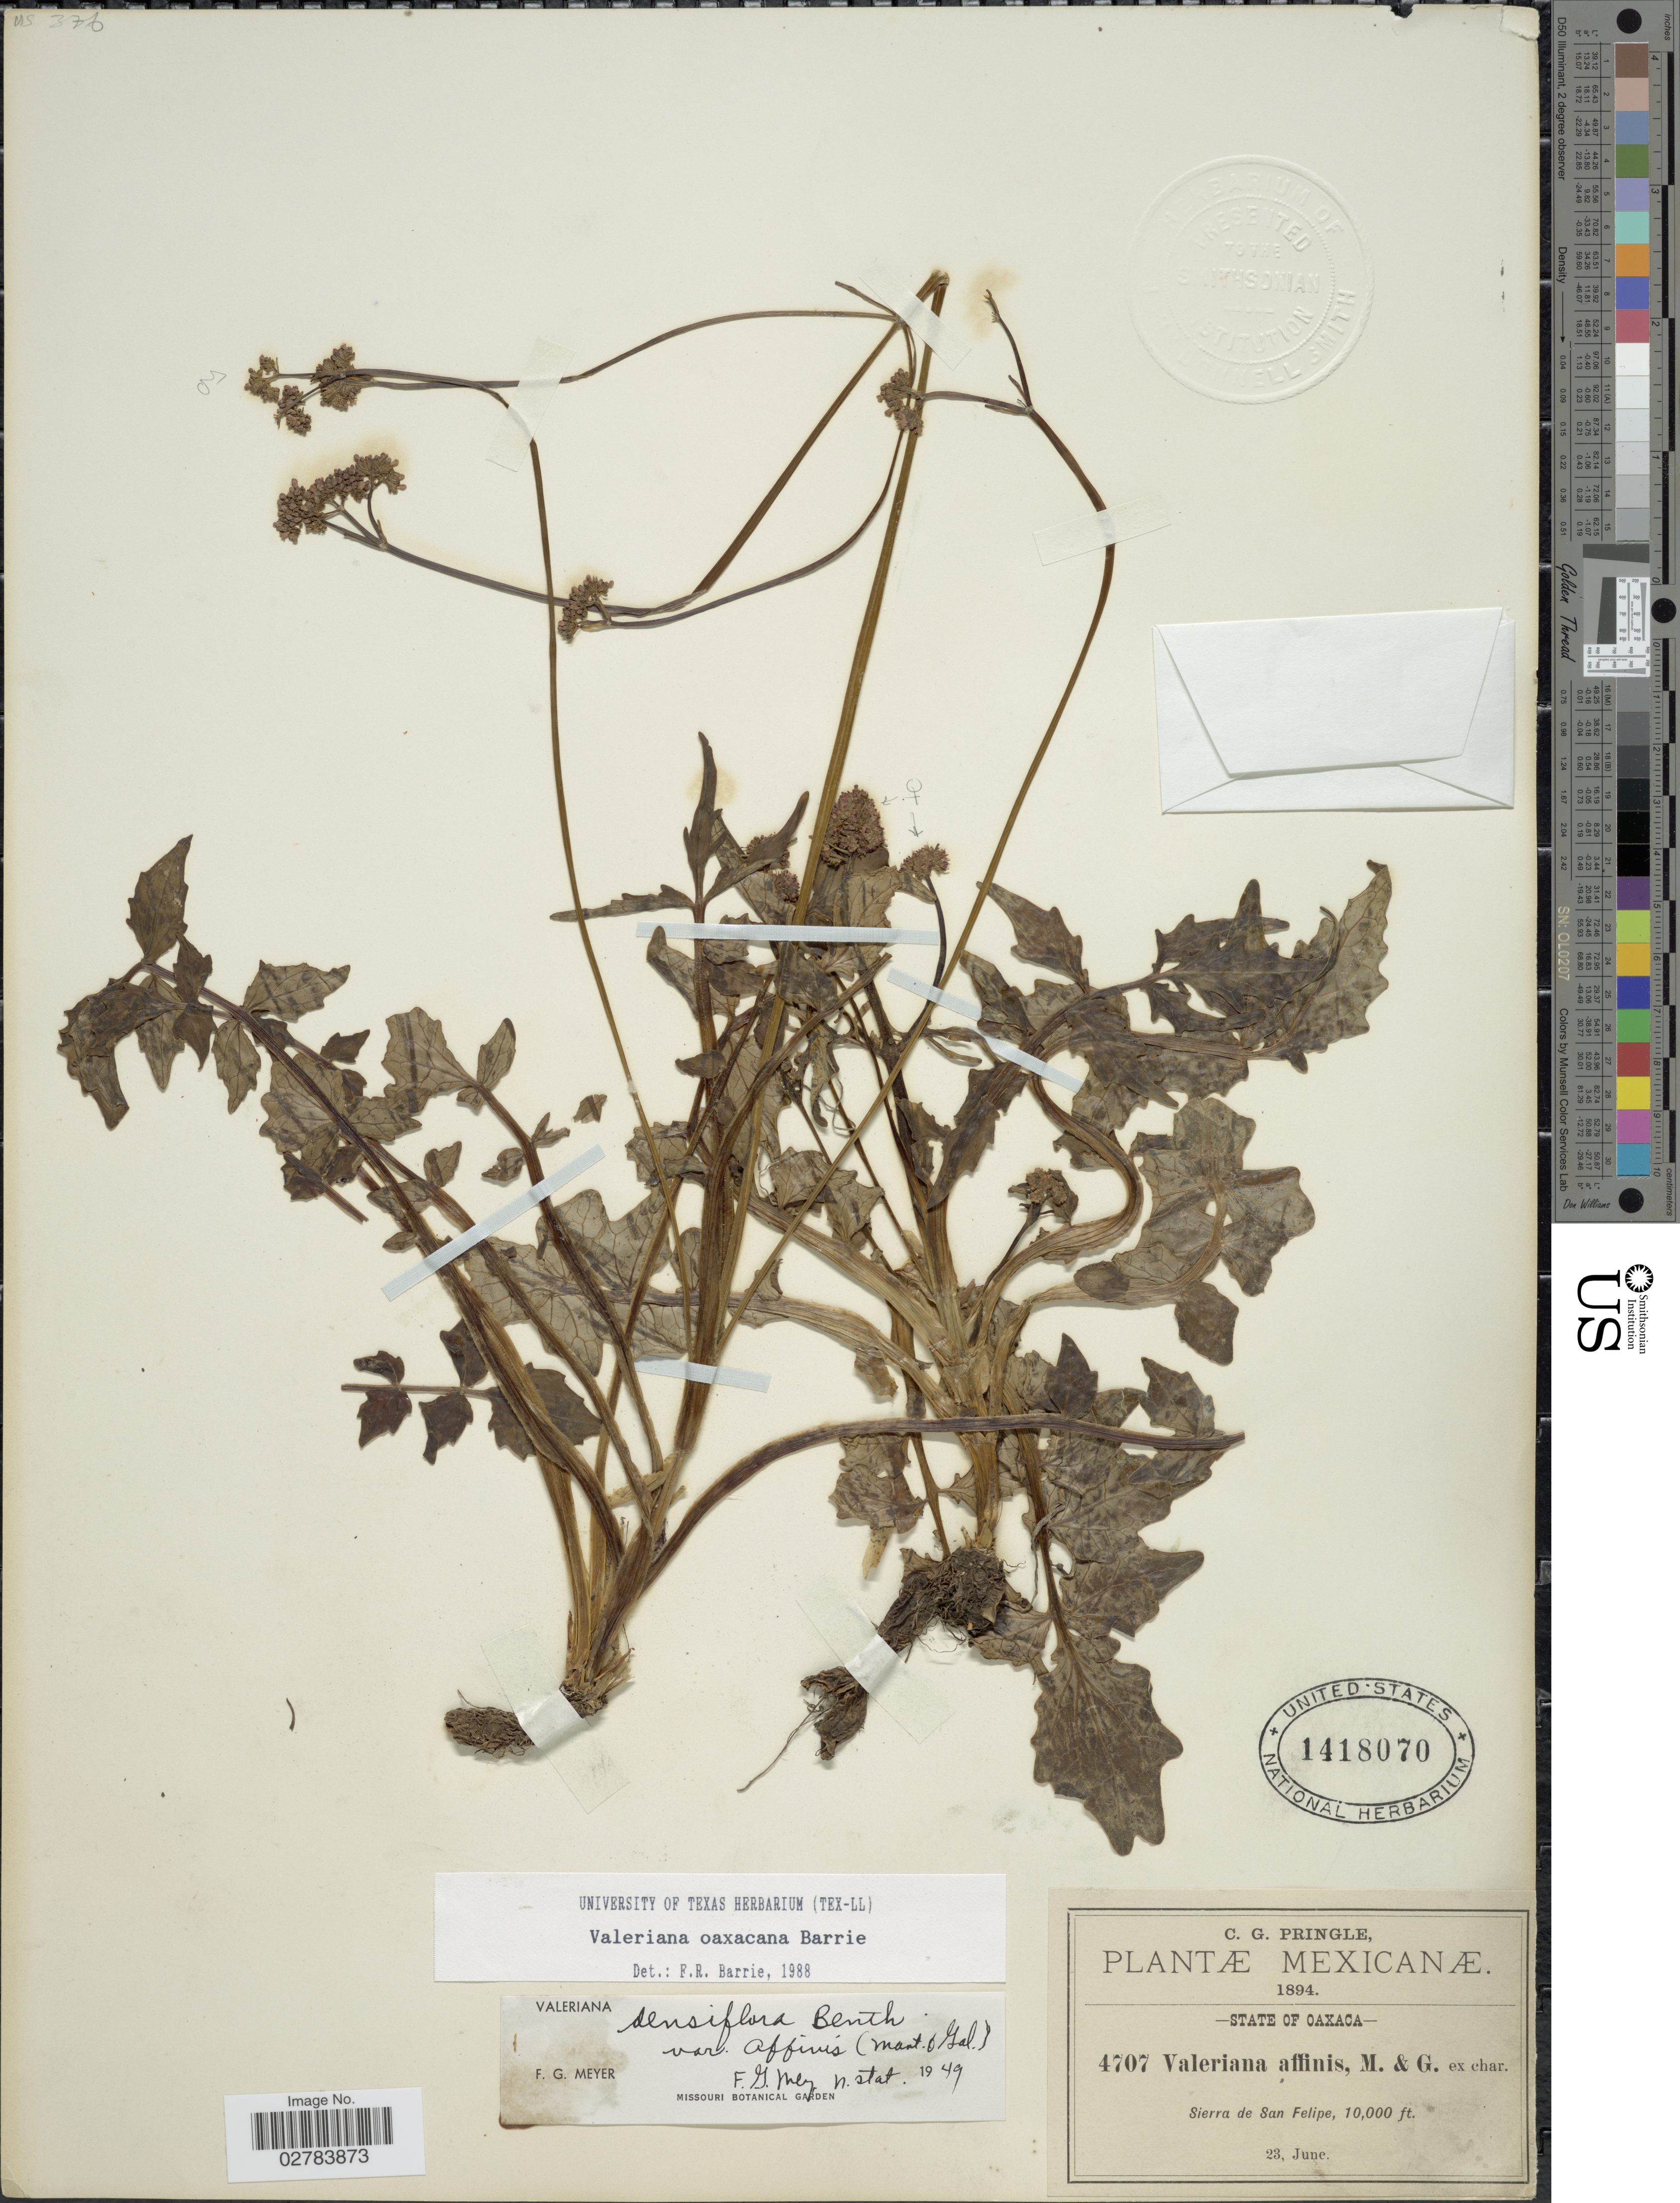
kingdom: Plantae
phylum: Tracheophyta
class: Magnoliopsida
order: Dipsacales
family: Caprifoliaceae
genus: Valeriana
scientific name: Valeriana oaxacana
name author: Barrie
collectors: C. G. Pringle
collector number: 4707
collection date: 1894-06-23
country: Mexico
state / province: Oaxaca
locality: Sierra de San Felipe.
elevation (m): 3048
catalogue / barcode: US 1418070